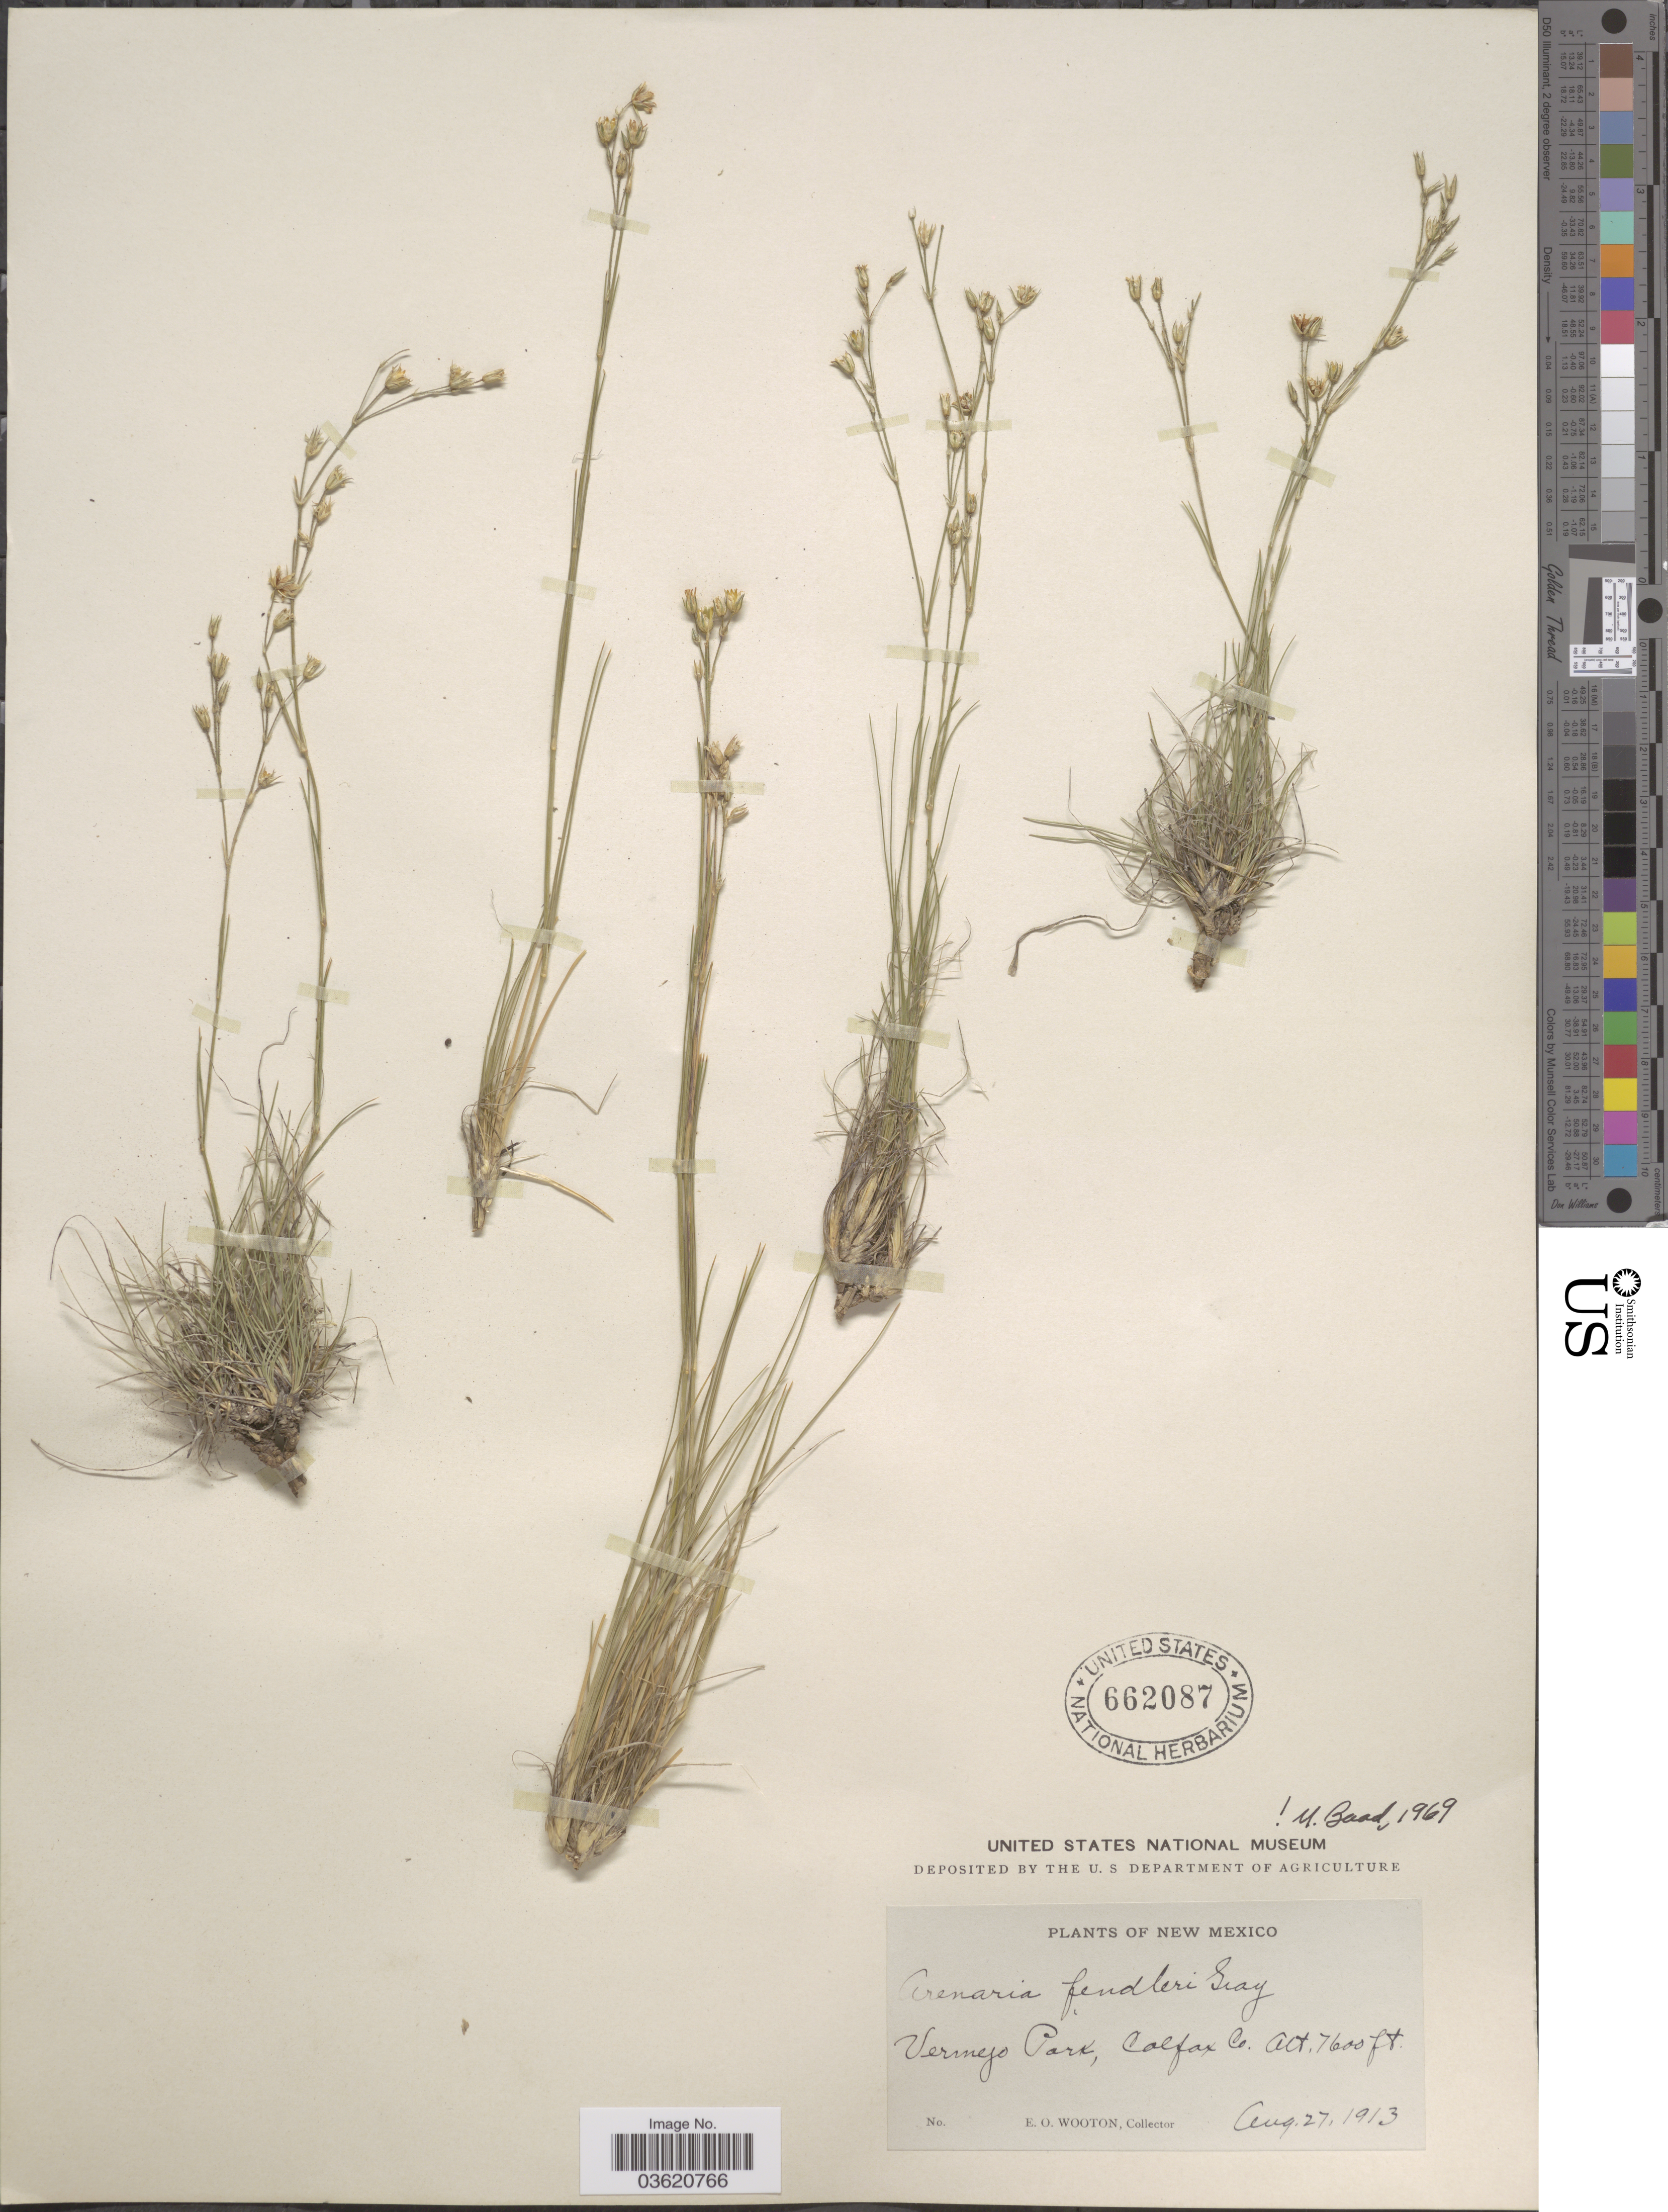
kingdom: Plantae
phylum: Tracheophyta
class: Magnoliopsida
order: Caryophyllales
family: Caryophyllaceae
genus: Eremogone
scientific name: Eremogone fendleri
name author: (A. Gray) Ikonn.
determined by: U.S. National Herbarium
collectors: E. O. Wooton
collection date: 1913-08-27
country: United States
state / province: New Mexico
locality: Vermejo Park, Colfax Co.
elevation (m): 2316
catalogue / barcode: US 662087